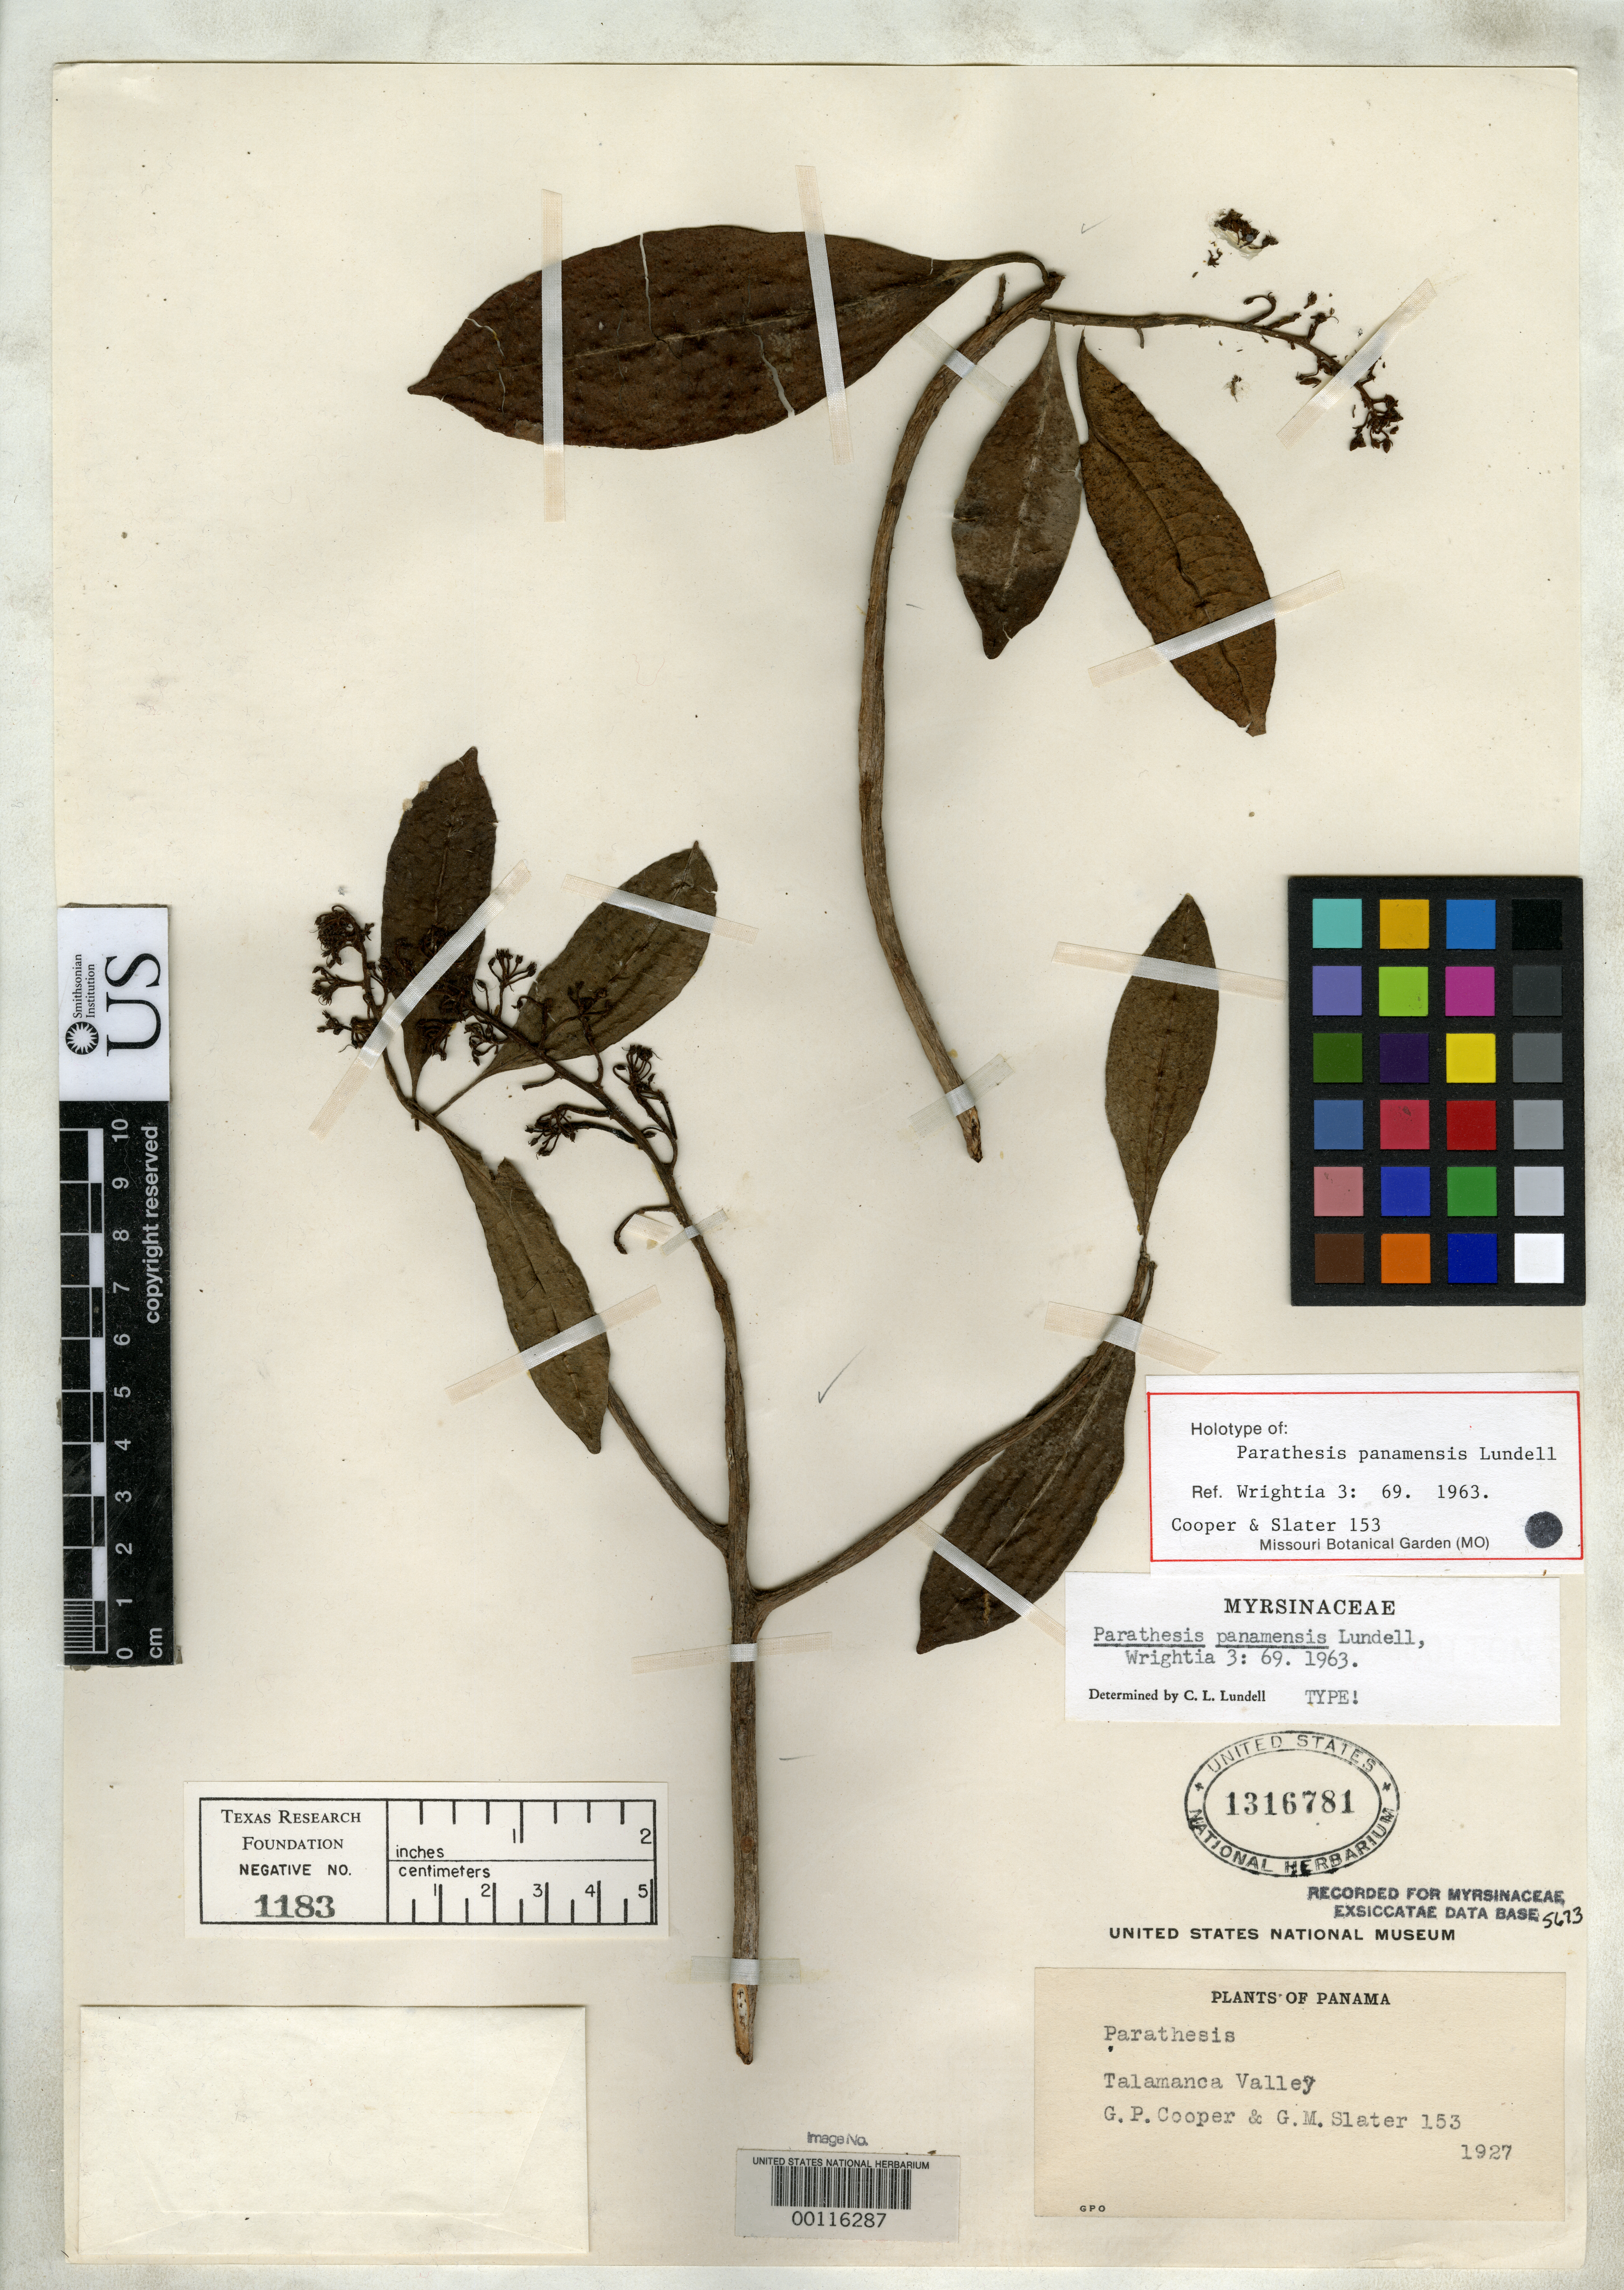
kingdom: Plantae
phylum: Tracheophyta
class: Magnoliopsida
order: Ericales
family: Primulaceae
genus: Parathesis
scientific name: Parathesis panamensis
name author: Lundell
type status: Holotype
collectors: G. Cooper & G. Slater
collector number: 153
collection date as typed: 1927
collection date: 1927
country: Panama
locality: Talamanca Valley.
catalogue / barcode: US 1316781